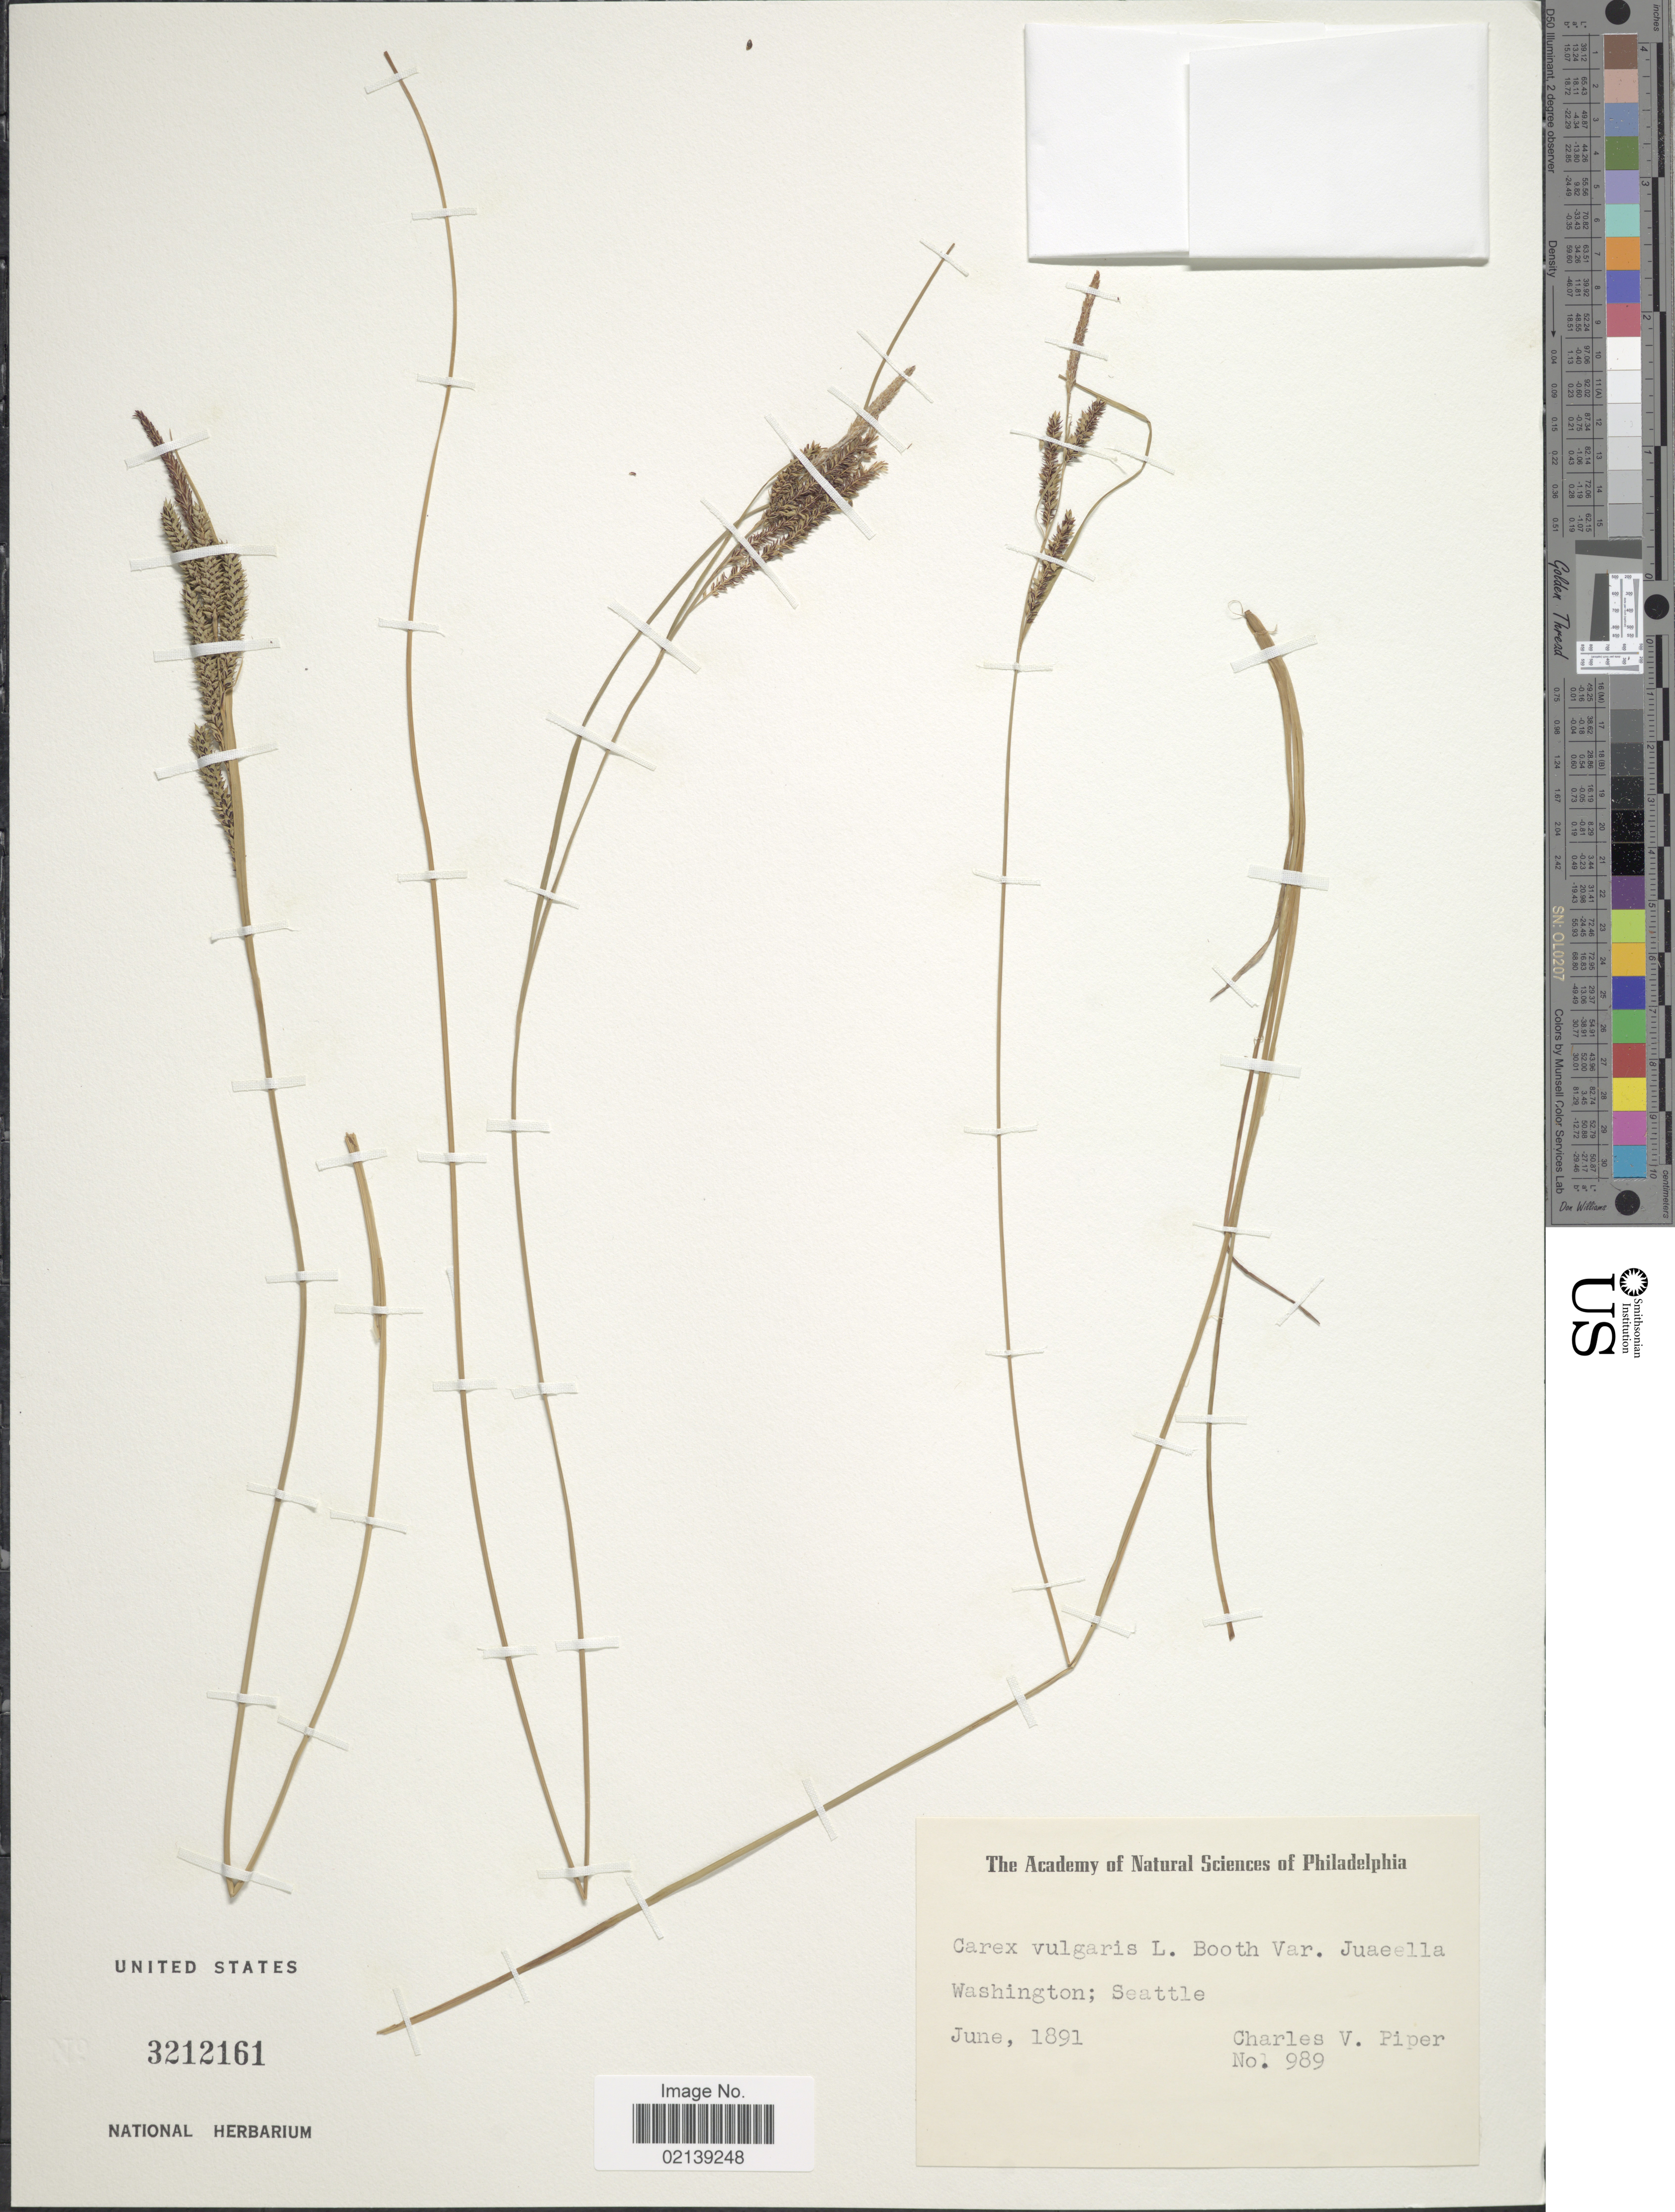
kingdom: Plantae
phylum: Tracheophyta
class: Liliopsida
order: Poales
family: Cyperaceae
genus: Carex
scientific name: Carex kelloggii var. kelloggii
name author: W. Boott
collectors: C. V. Piper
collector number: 989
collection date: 1891-06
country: United States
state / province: Washington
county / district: King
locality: Seattle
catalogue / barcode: US 3212161